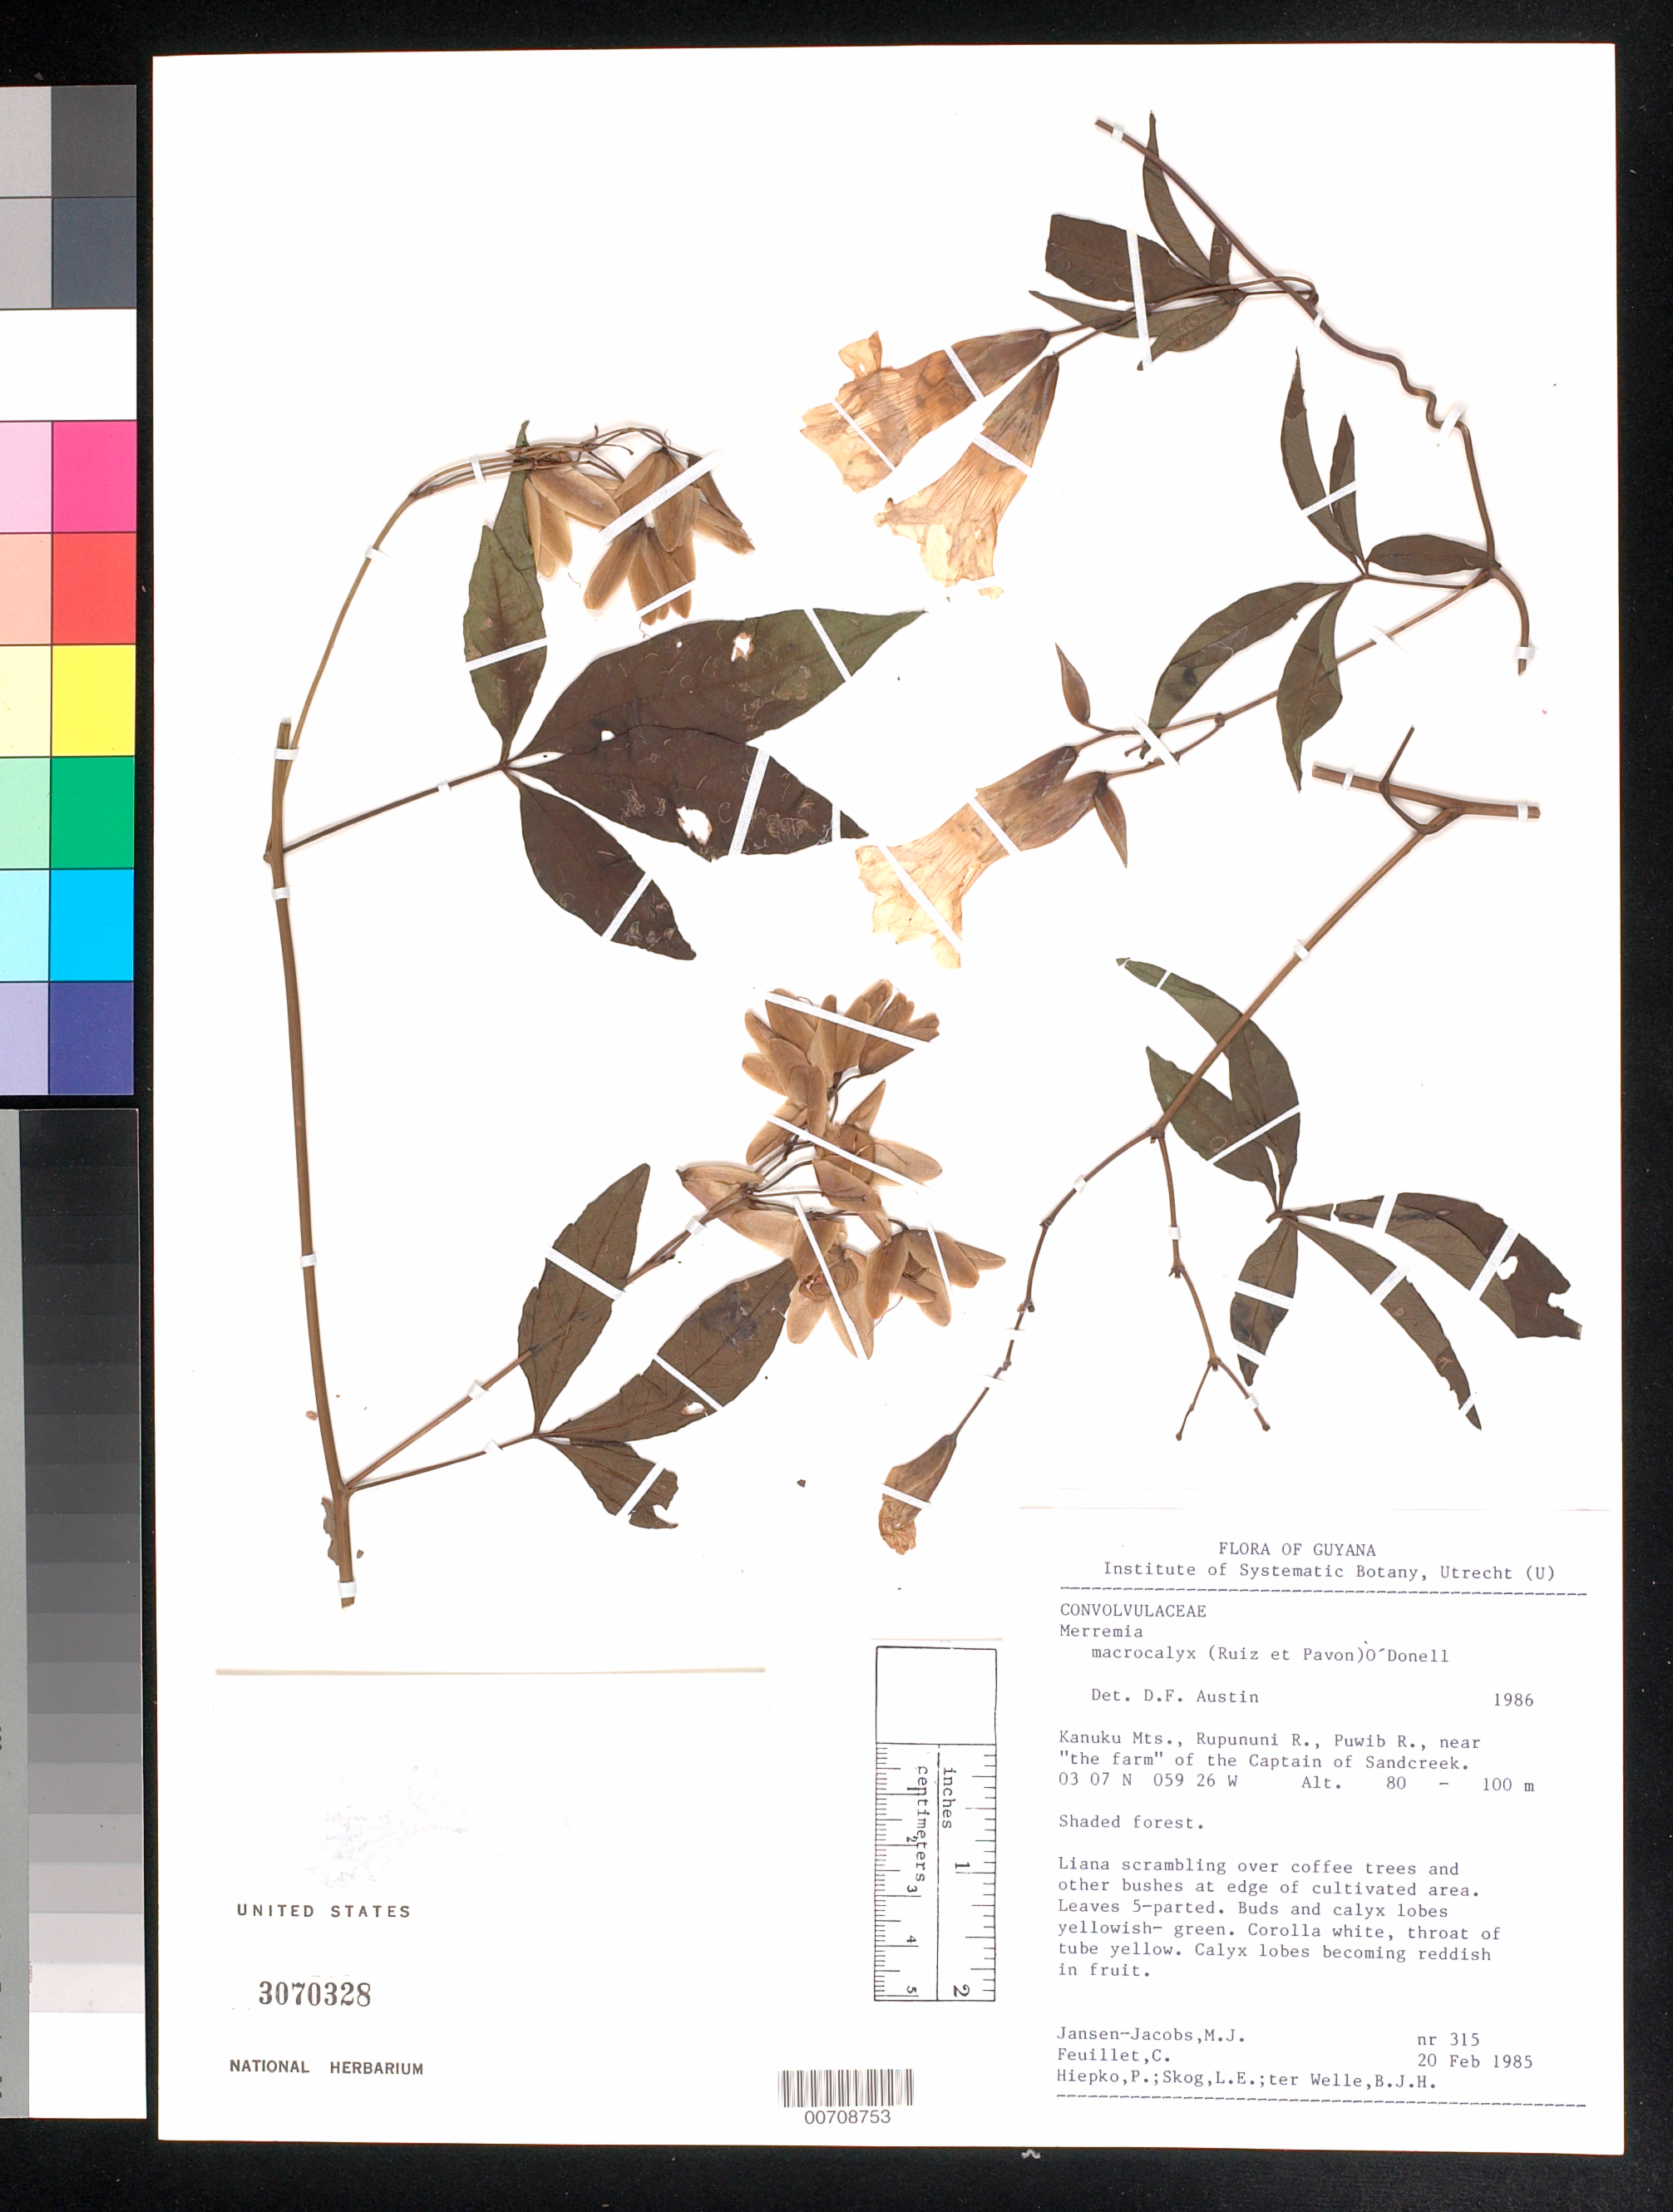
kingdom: Plantae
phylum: Tracheophyta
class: Magnoliopsida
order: Solanales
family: Convolvulaceae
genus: Distimake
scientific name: Distimake macrocalyx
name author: (Ruiz & Pav.) A. R. Simões & Staples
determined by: Strong, Mark T., (BOT), Smithsonian Institution - National Museum of Natural History (UNITED STATES)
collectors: M. J. Jansen-Jacobs, C. Feuillet, P. H. Hiepko, L. E. Skog & B. Welle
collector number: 315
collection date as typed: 20-Feb-85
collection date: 1985-02-20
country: Guyana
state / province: U. Takutu-U. Essequibo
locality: Kanuku Mts., Rupununi R., Puwib R. near "the farm" of the Captain of Sandcreek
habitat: Shaded forest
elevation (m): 80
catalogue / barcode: US 3070328